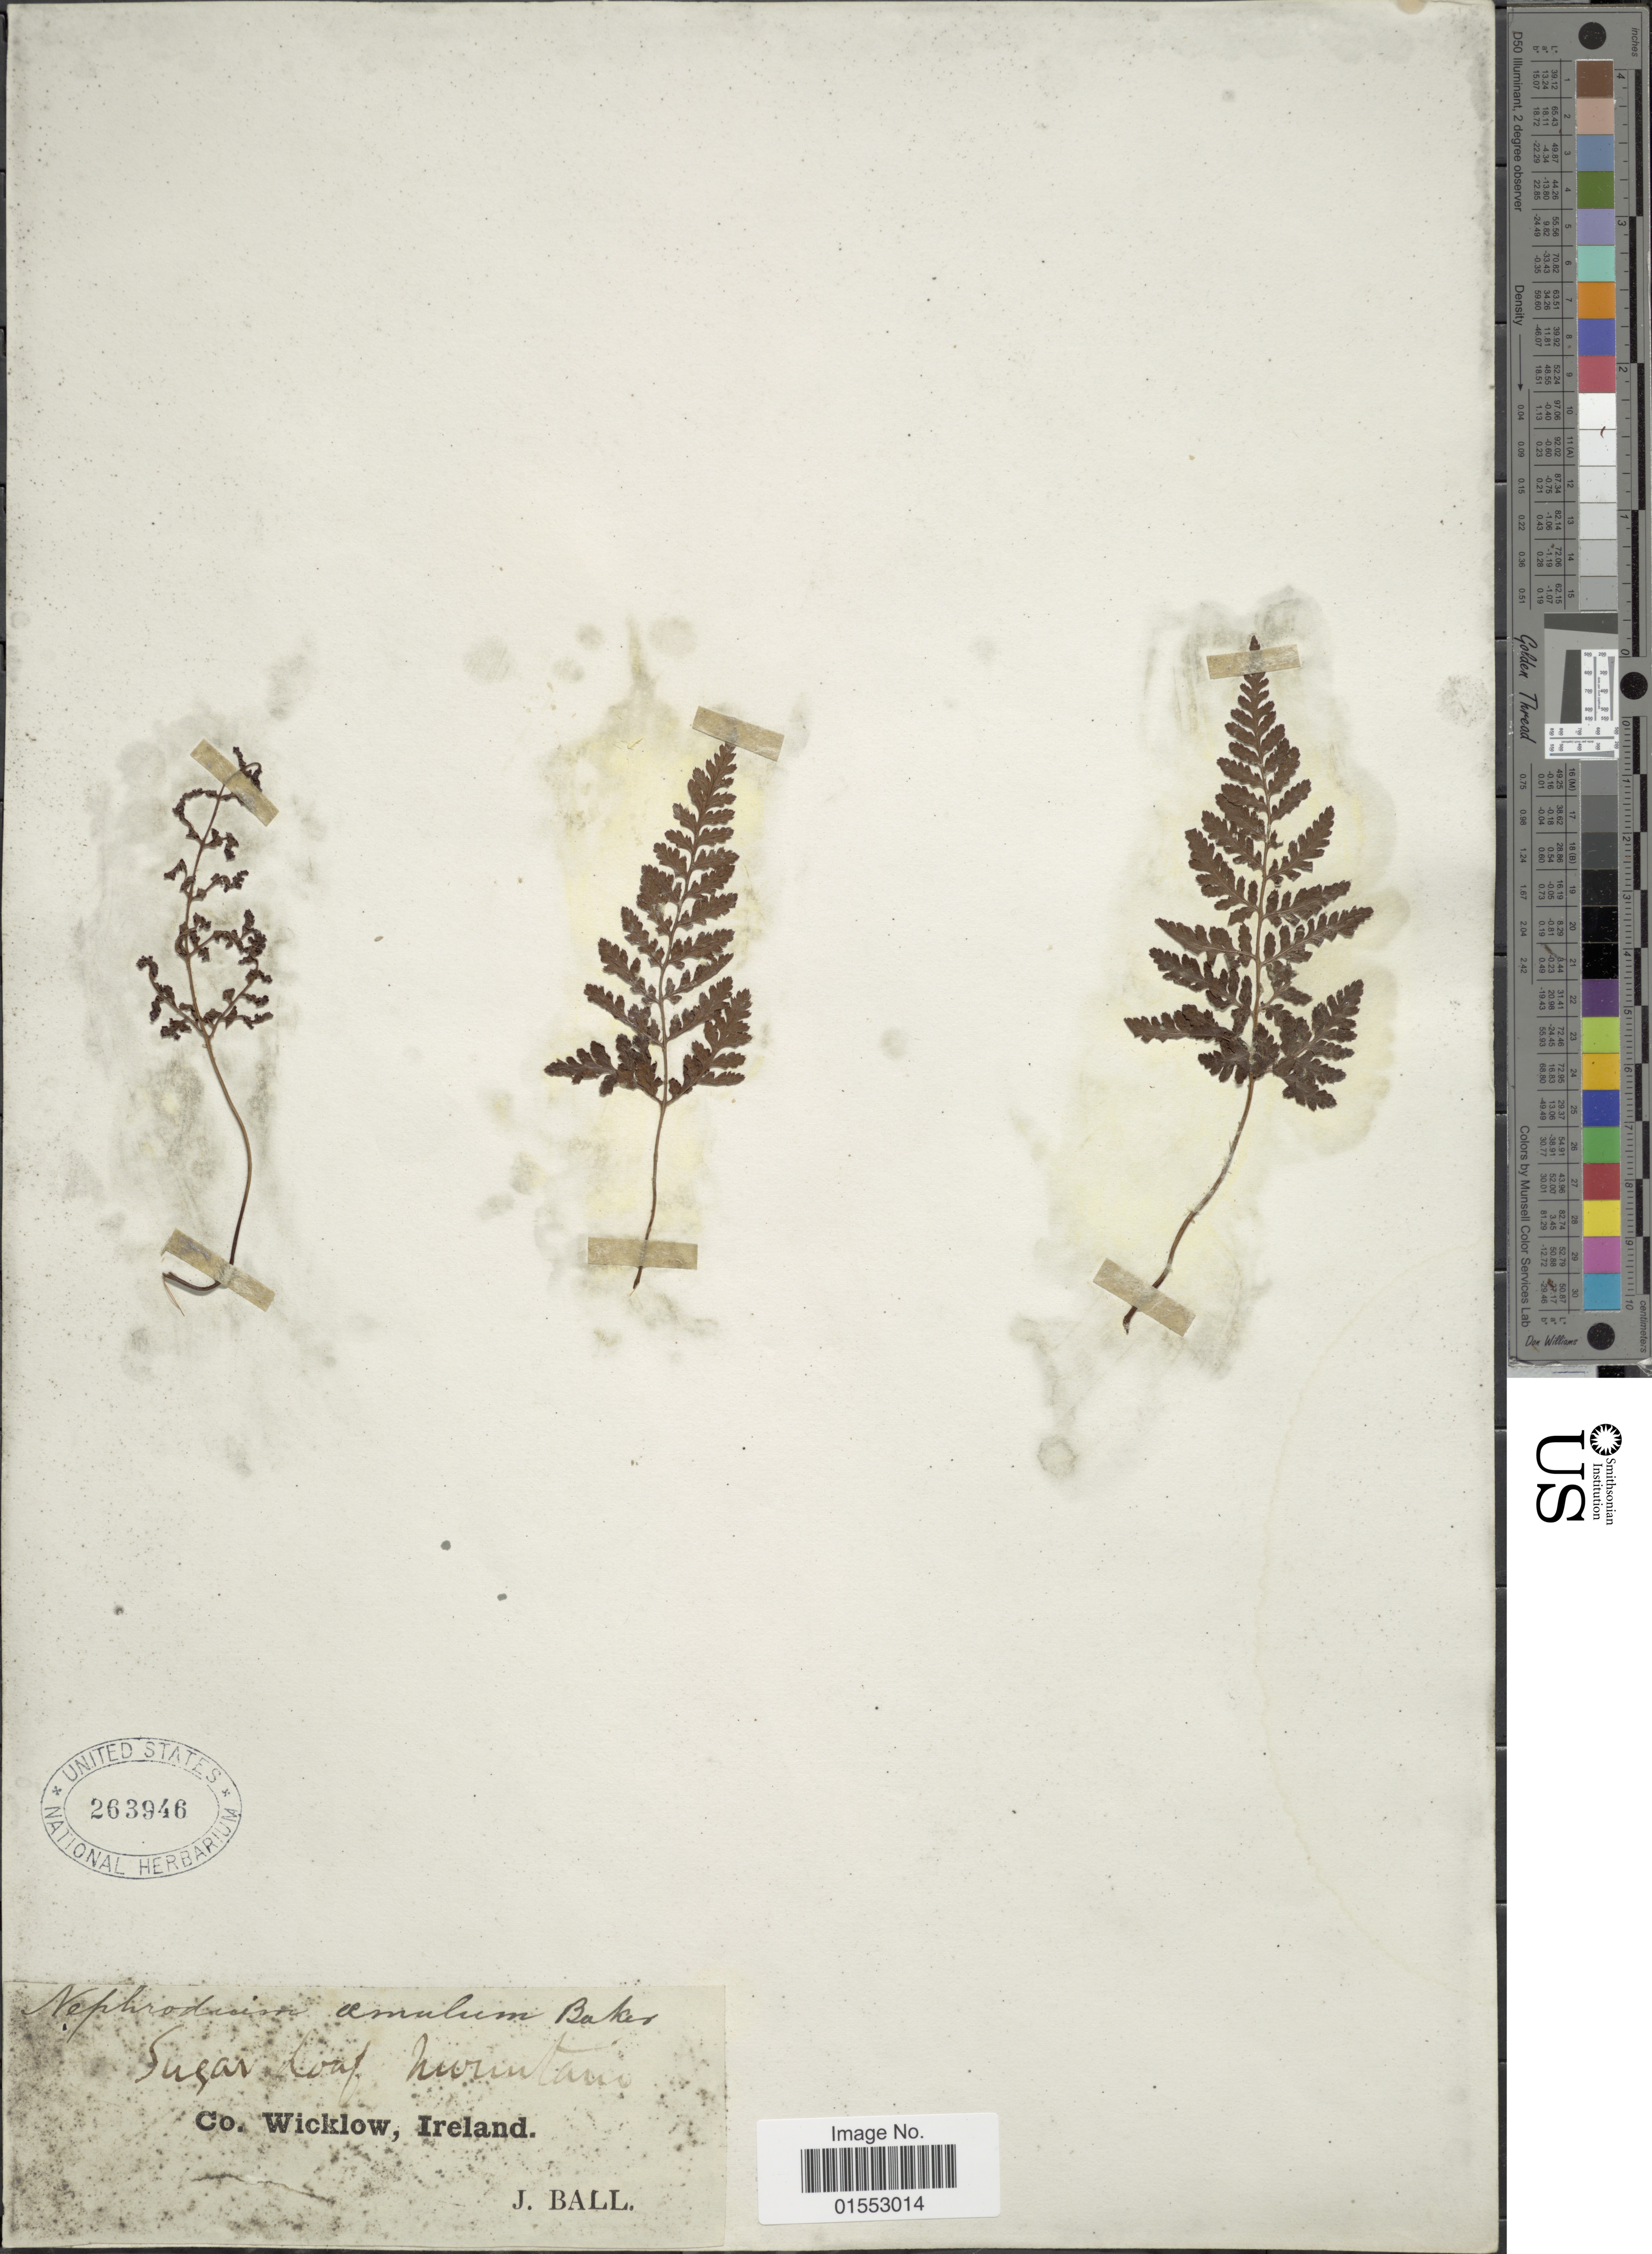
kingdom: Plantae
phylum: Tracheophyta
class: Polypodiopsida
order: Polypodiales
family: Dryopteridaceae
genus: Dryopteris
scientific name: Dryopteris aemula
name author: Kuntze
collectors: J. Ball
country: Ireland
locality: Co. Wicklow, Ireland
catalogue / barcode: US 263946